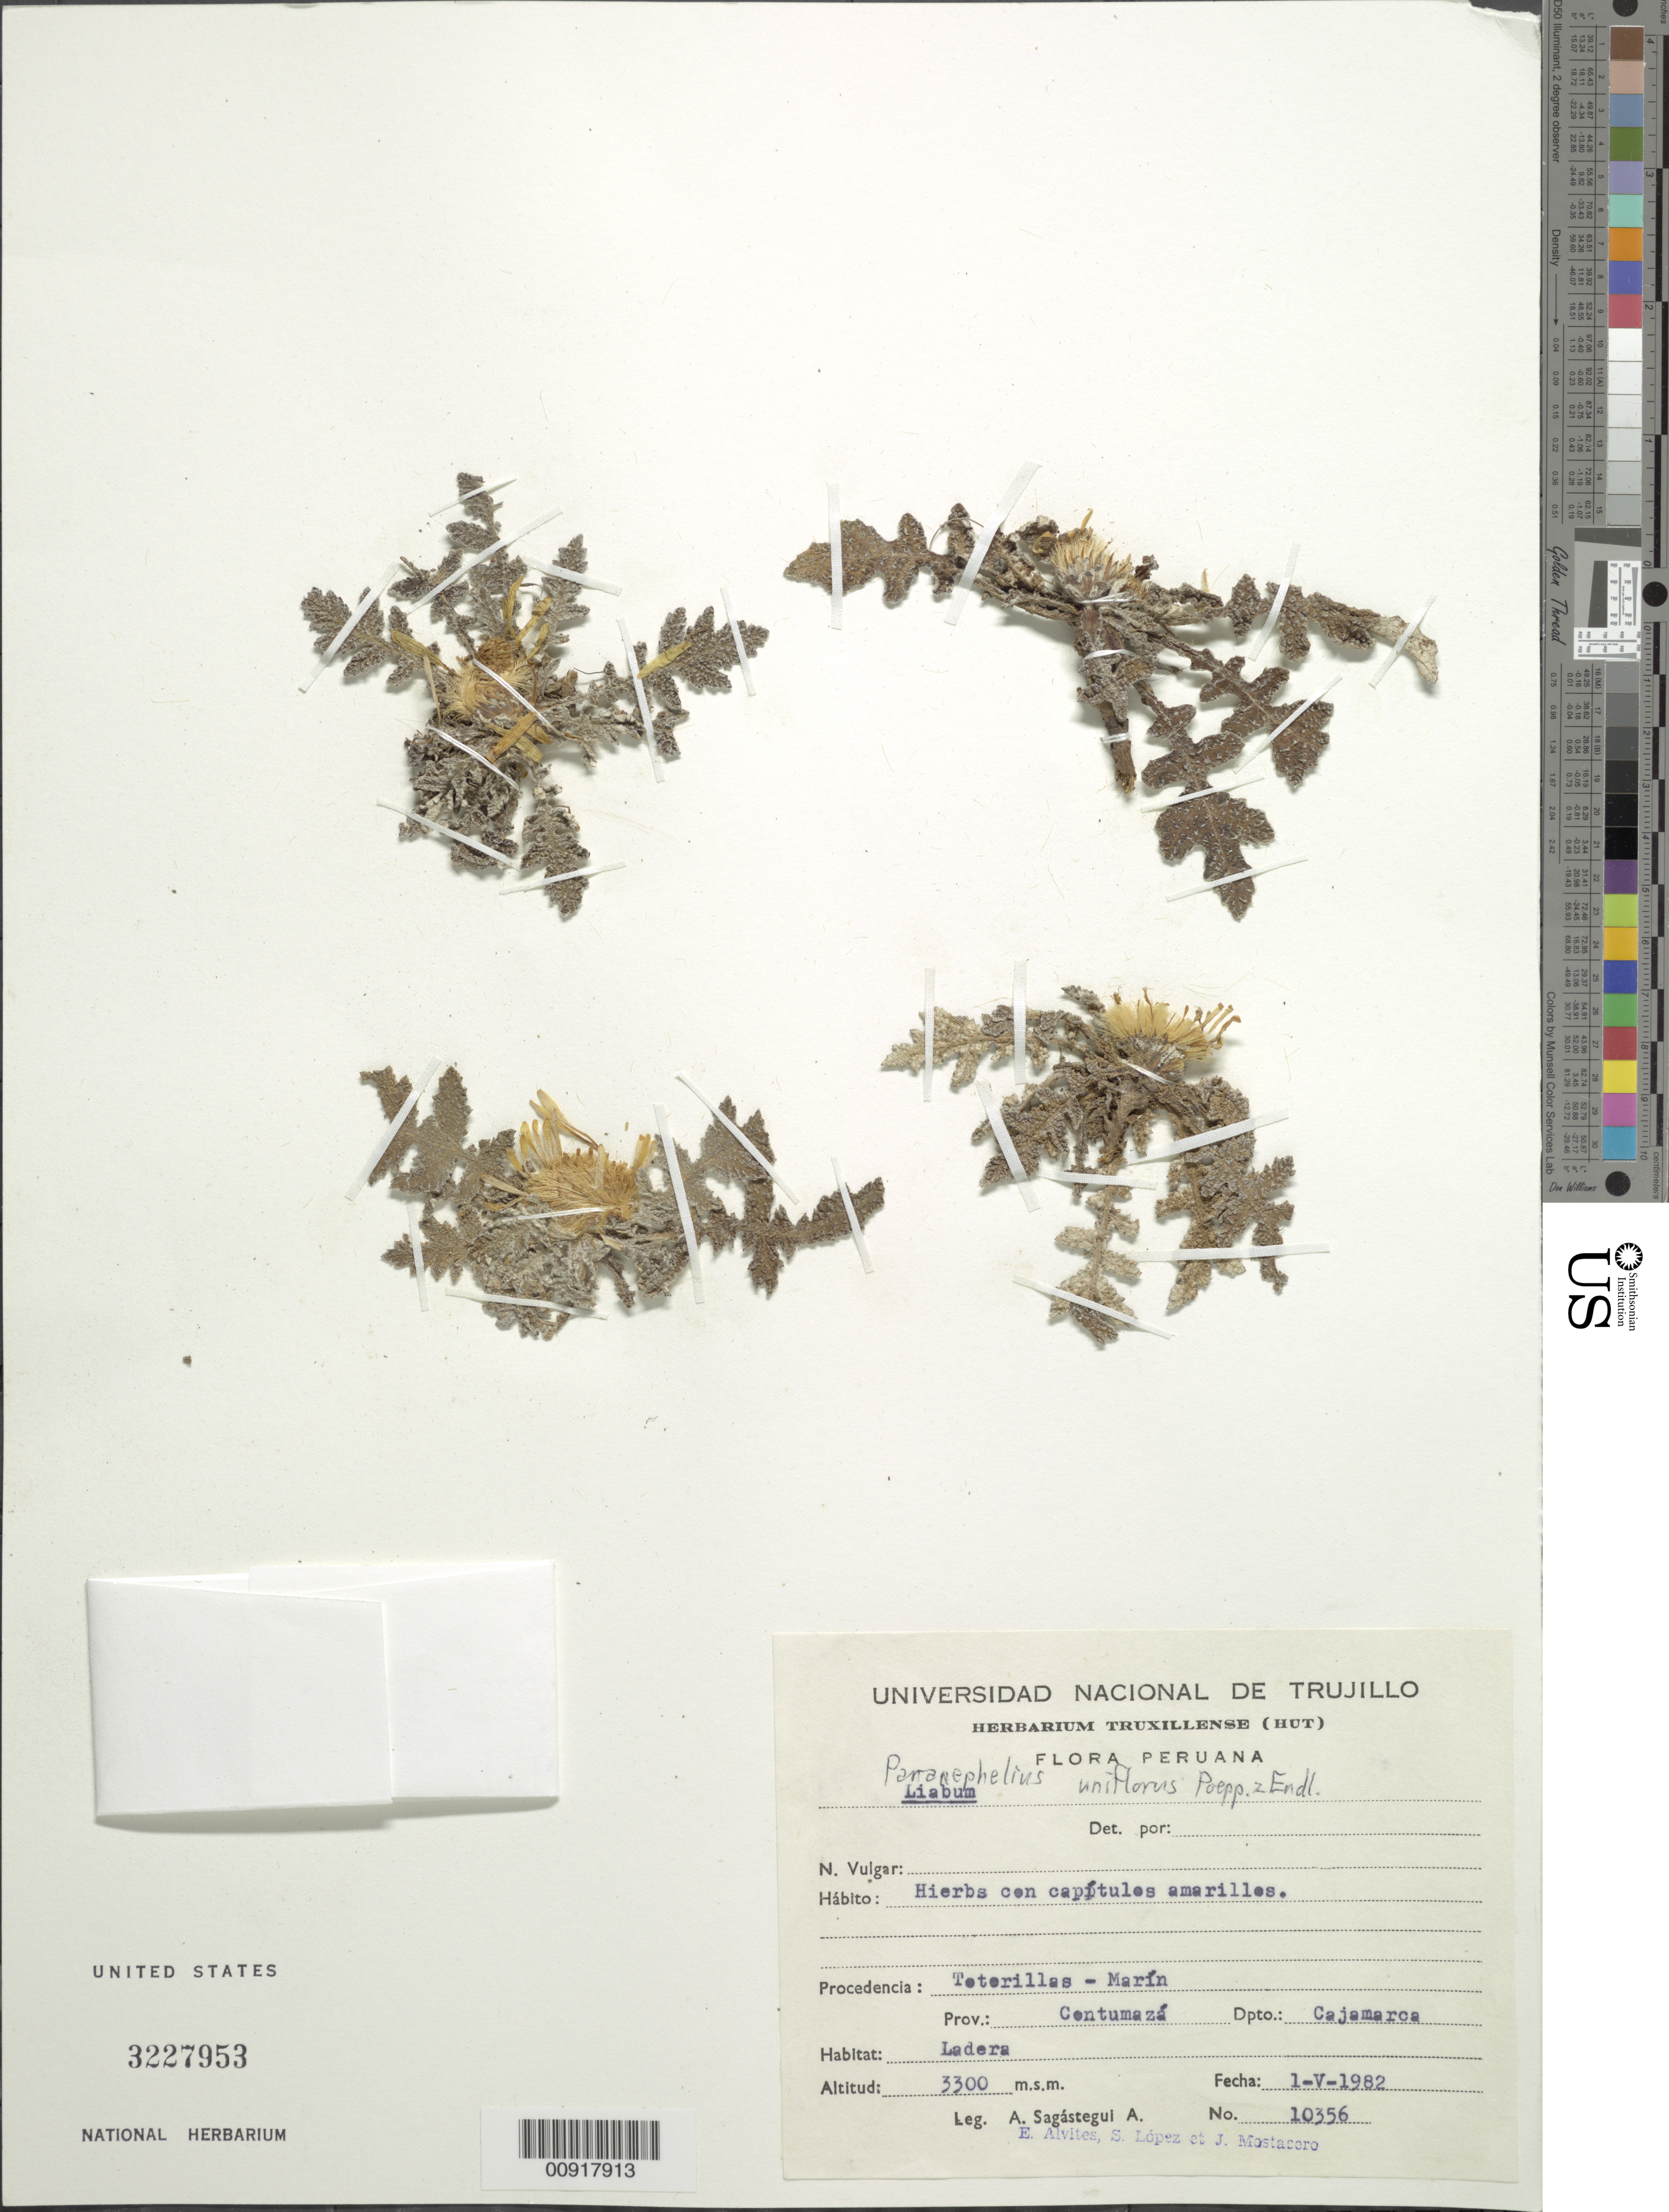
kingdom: Plantae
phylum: Tracheophyta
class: Magnoliopsida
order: Asterales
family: Asteraceae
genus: Paranephelius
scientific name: Paranephelius uniflorus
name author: Poepp. & Endl.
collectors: A. Sagástegui A., E. Alvites, S. Lopez & J. Mostacero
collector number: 10356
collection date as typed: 1 May 1982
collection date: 1982-05-01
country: Peru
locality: Prov. Contumazá, Dpto. Cajamarca, Teterillas-Marín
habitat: Ladera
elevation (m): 3300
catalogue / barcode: US 3227953